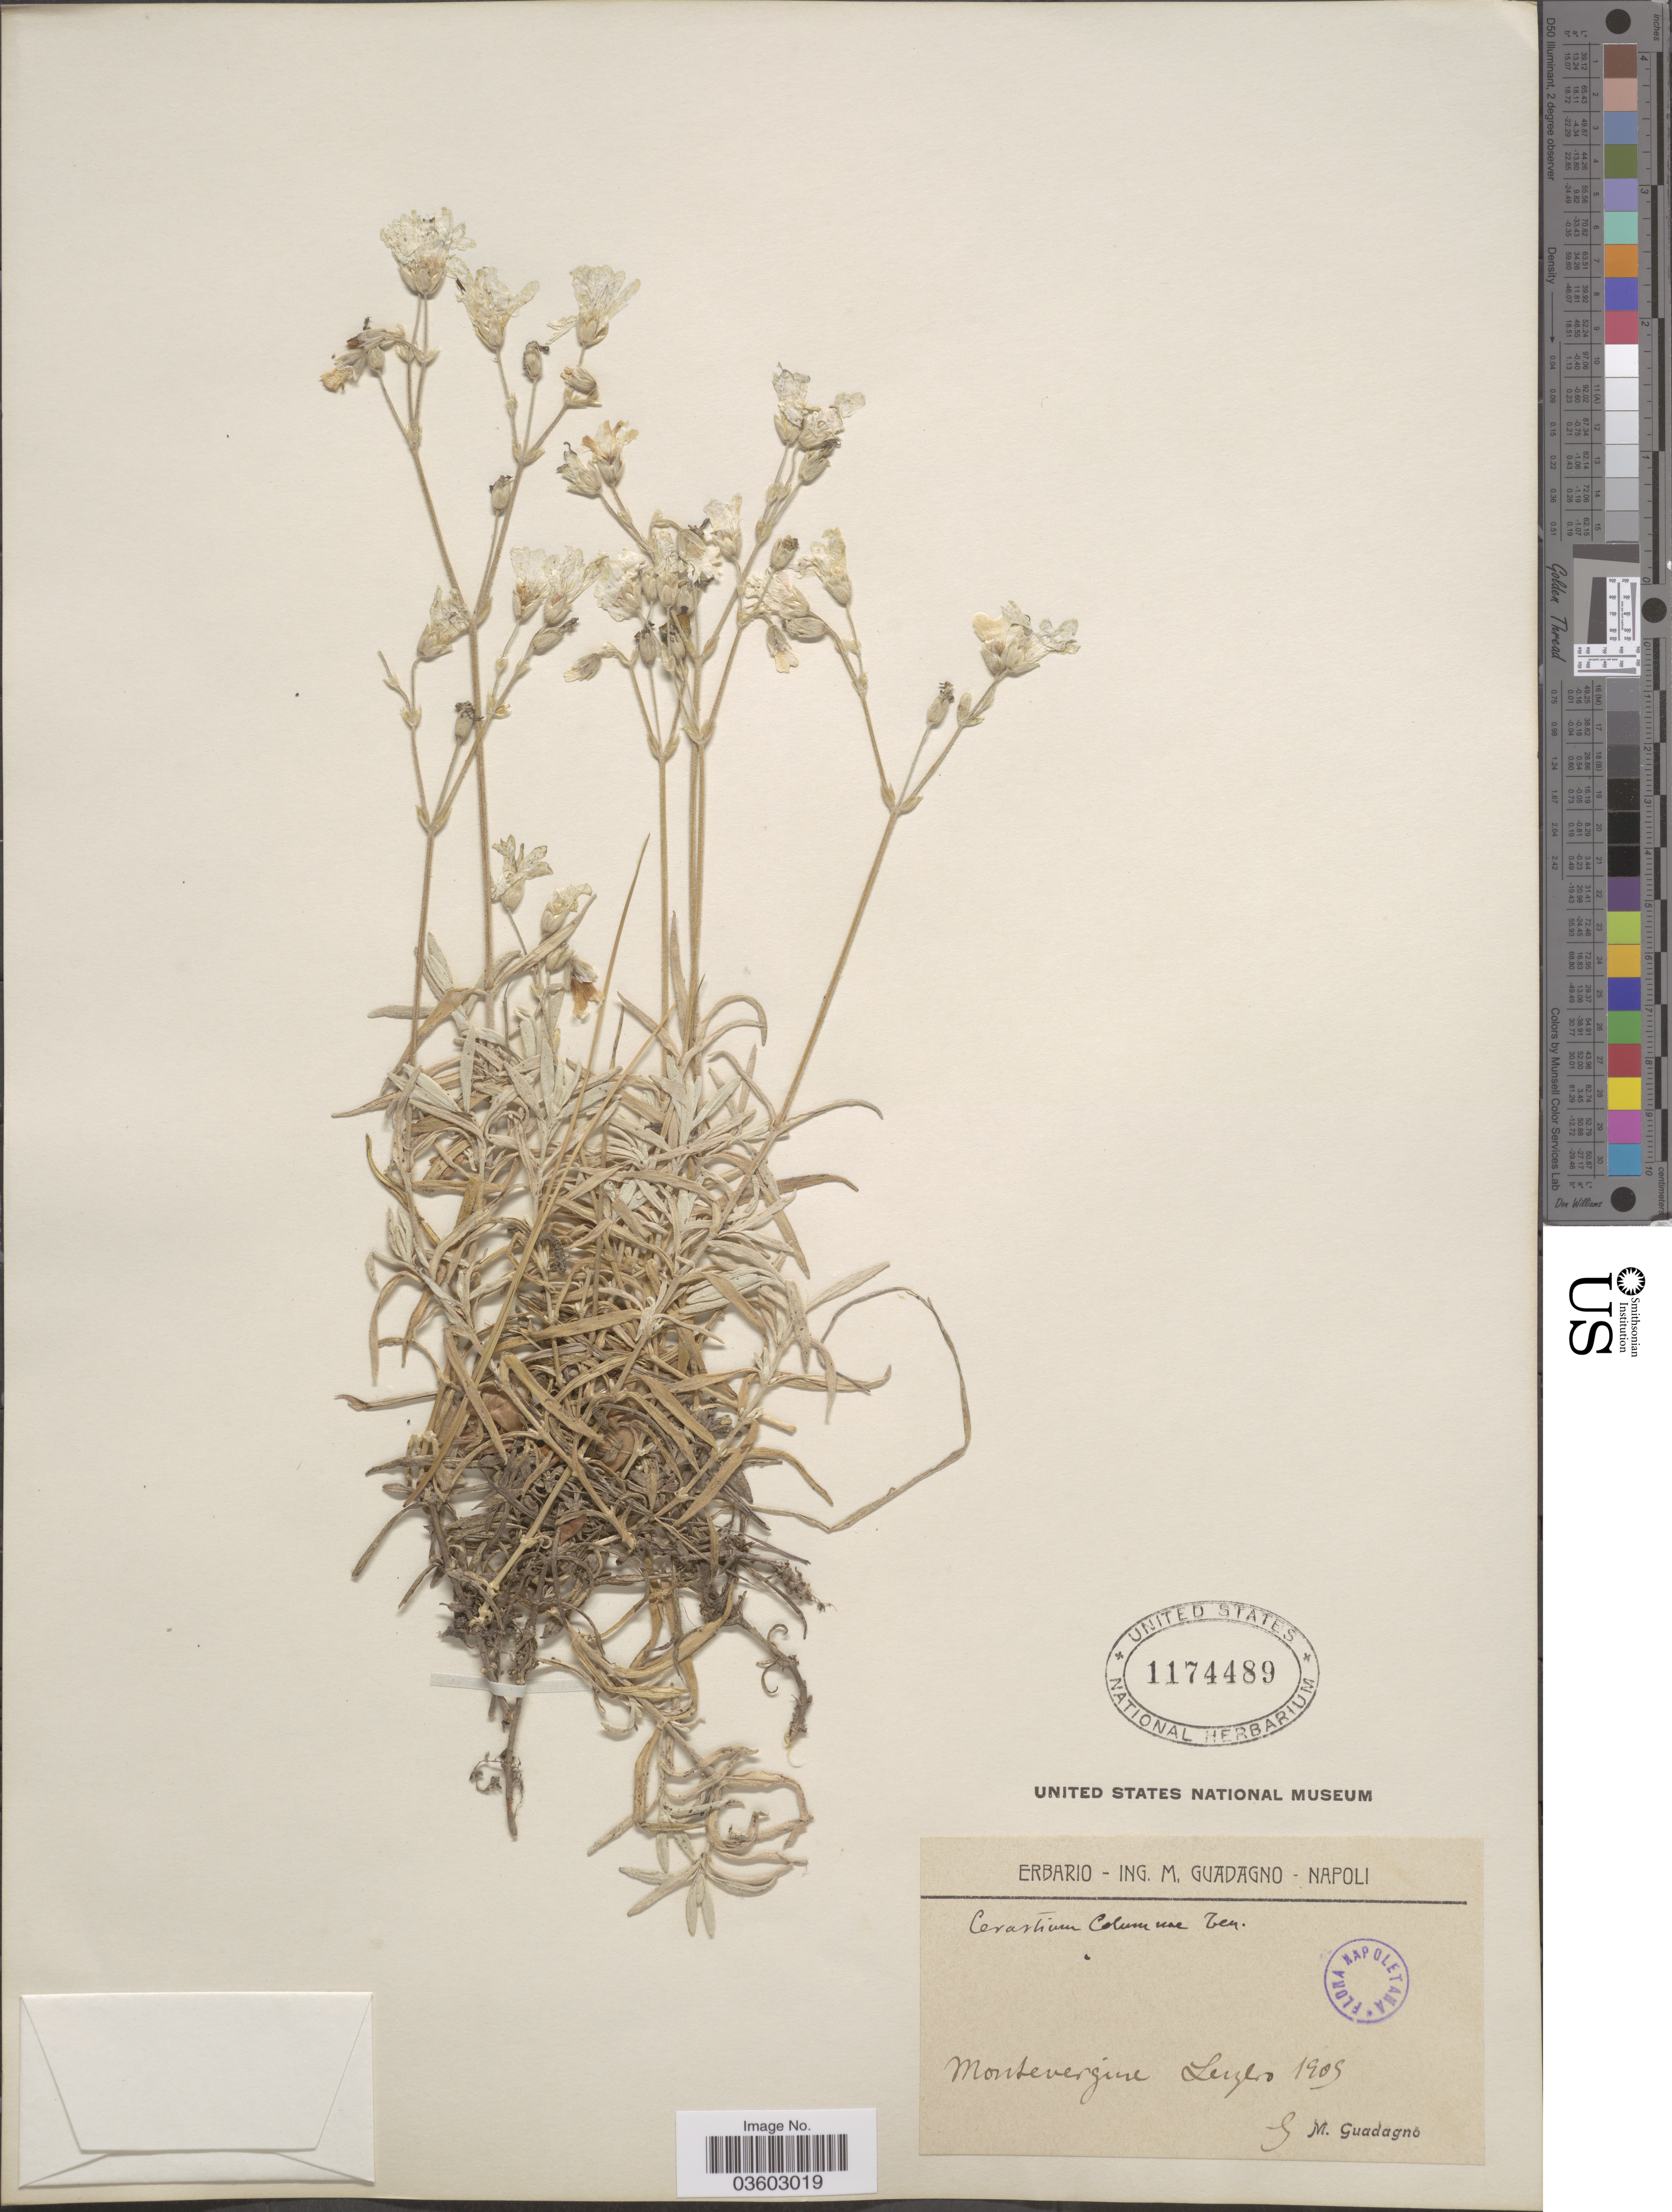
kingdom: Plantae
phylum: Tracheophyta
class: Magnoliopsida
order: Caryophyllales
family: Caryophyllaceae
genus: Cerastium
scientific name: Cerastium columnae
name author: Ten.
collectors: G. Guadagno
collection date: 1905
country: Italy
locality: Montevergine, Lenco. [interpreted]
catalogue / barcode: US 1174489